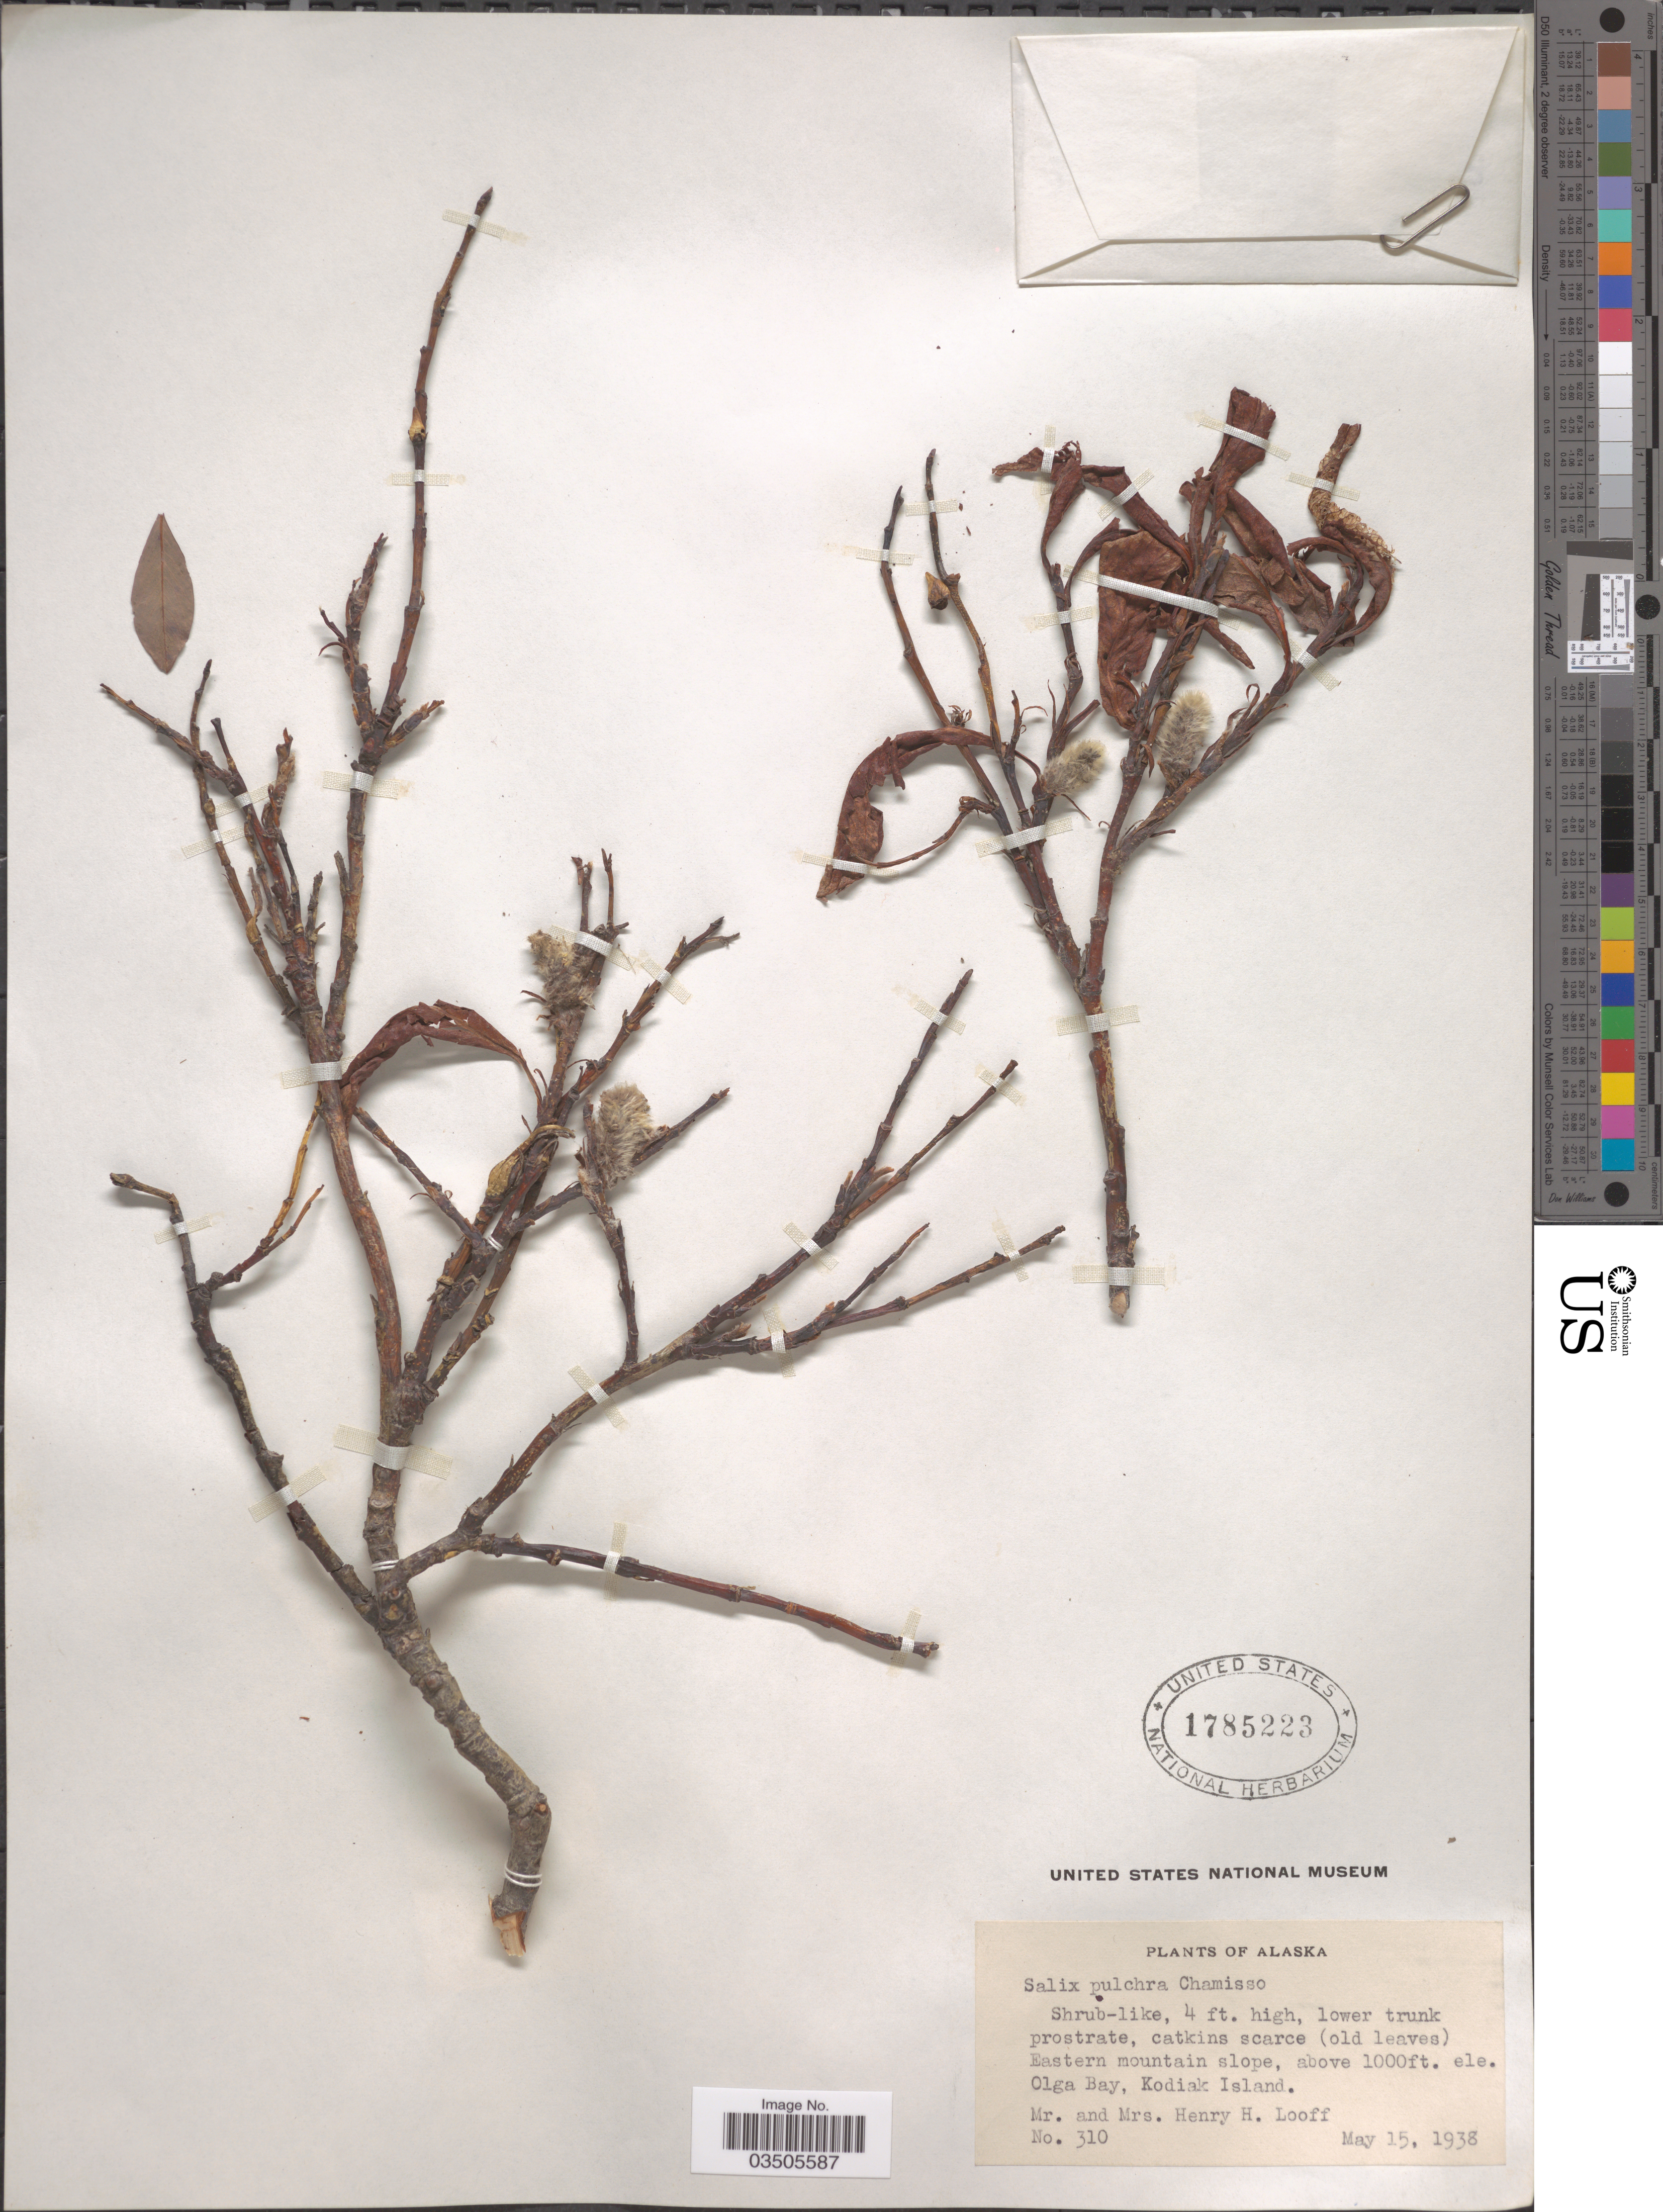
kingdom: Plantae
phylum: Tracheophyta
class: Magnoliopsida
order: Malpighiales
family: Salicaceae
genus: Salix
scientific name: Salix pulchra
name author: Cham.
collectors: H. Looff & H. Looff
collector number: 310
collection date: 1938-05-15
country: United States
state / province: Alaska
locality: Eastern mountain slope, Olga Bay, Kodiak Island.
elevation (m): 305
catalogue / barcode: US 1785223